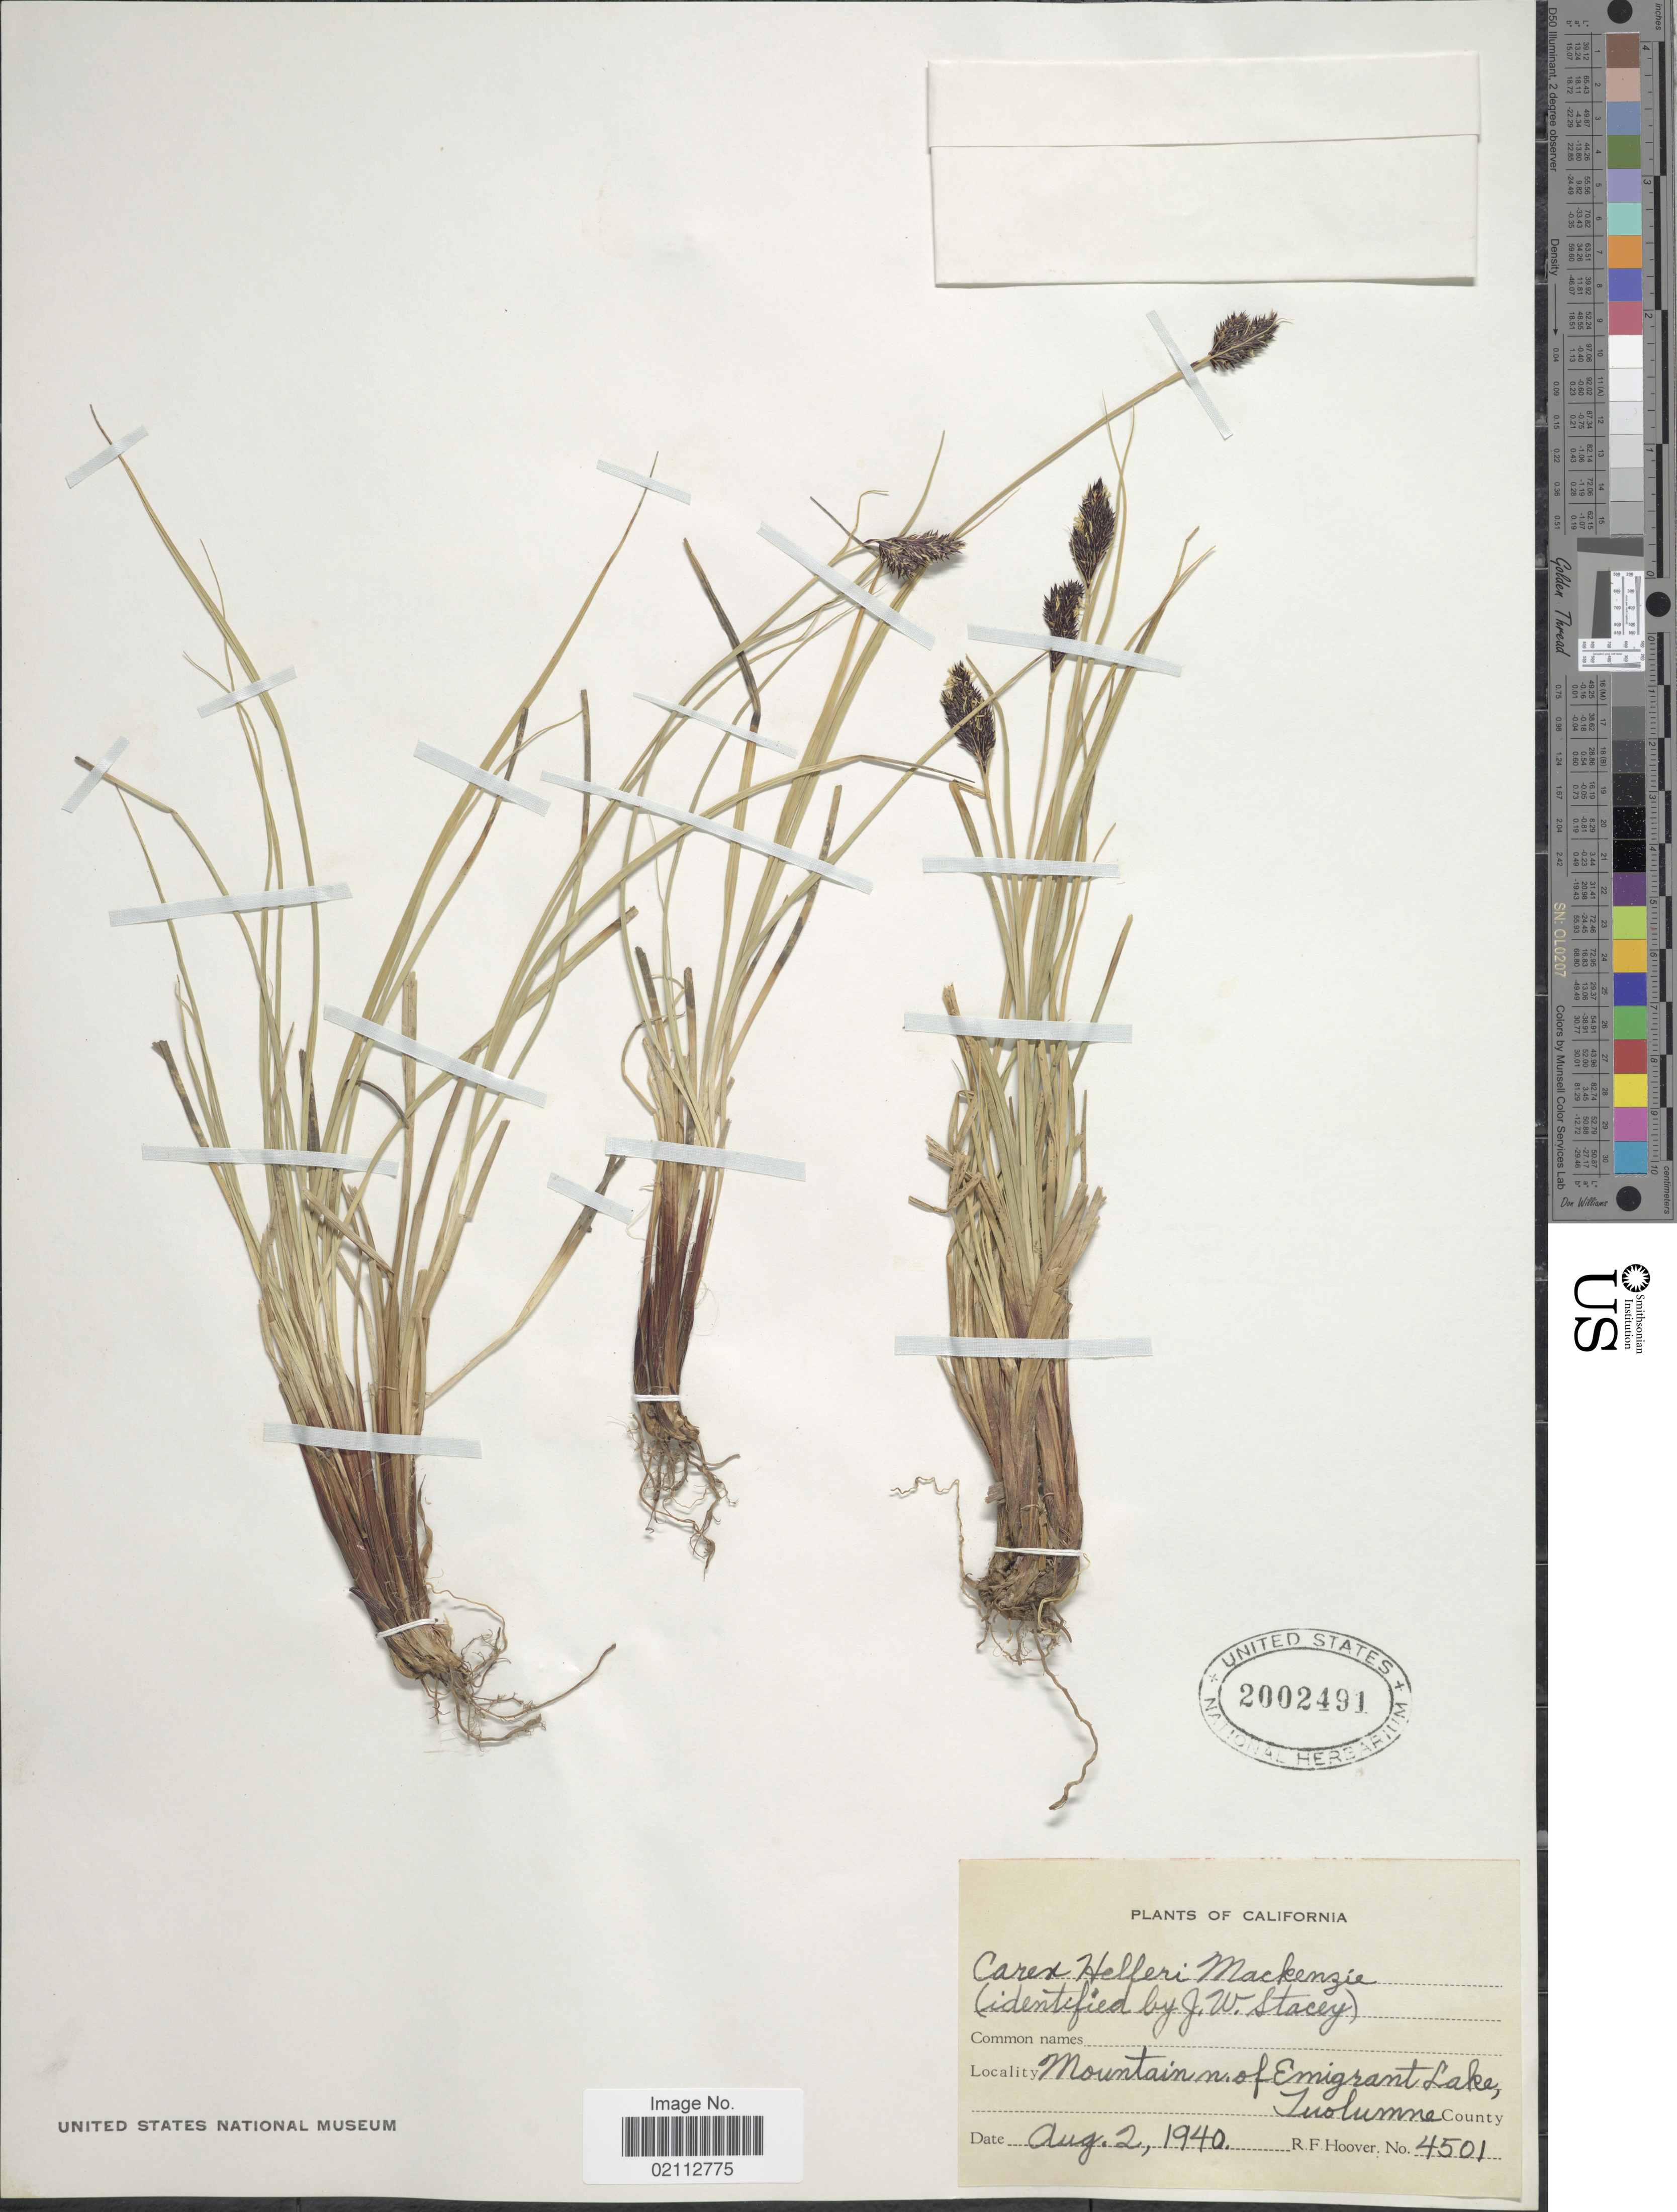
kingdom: Plantae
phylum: Tracheophyta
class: Liliopsida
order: Poales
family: Cyperaceae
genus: Carex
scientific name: Carex helleri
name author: Mack.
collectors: R. F. Hoover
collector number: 4501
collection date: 1940-08-02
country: United States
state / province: California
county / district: Tuolumne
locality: Mountain n. of Emigrant Lake, Tuolumne County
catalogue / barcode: US 2002491